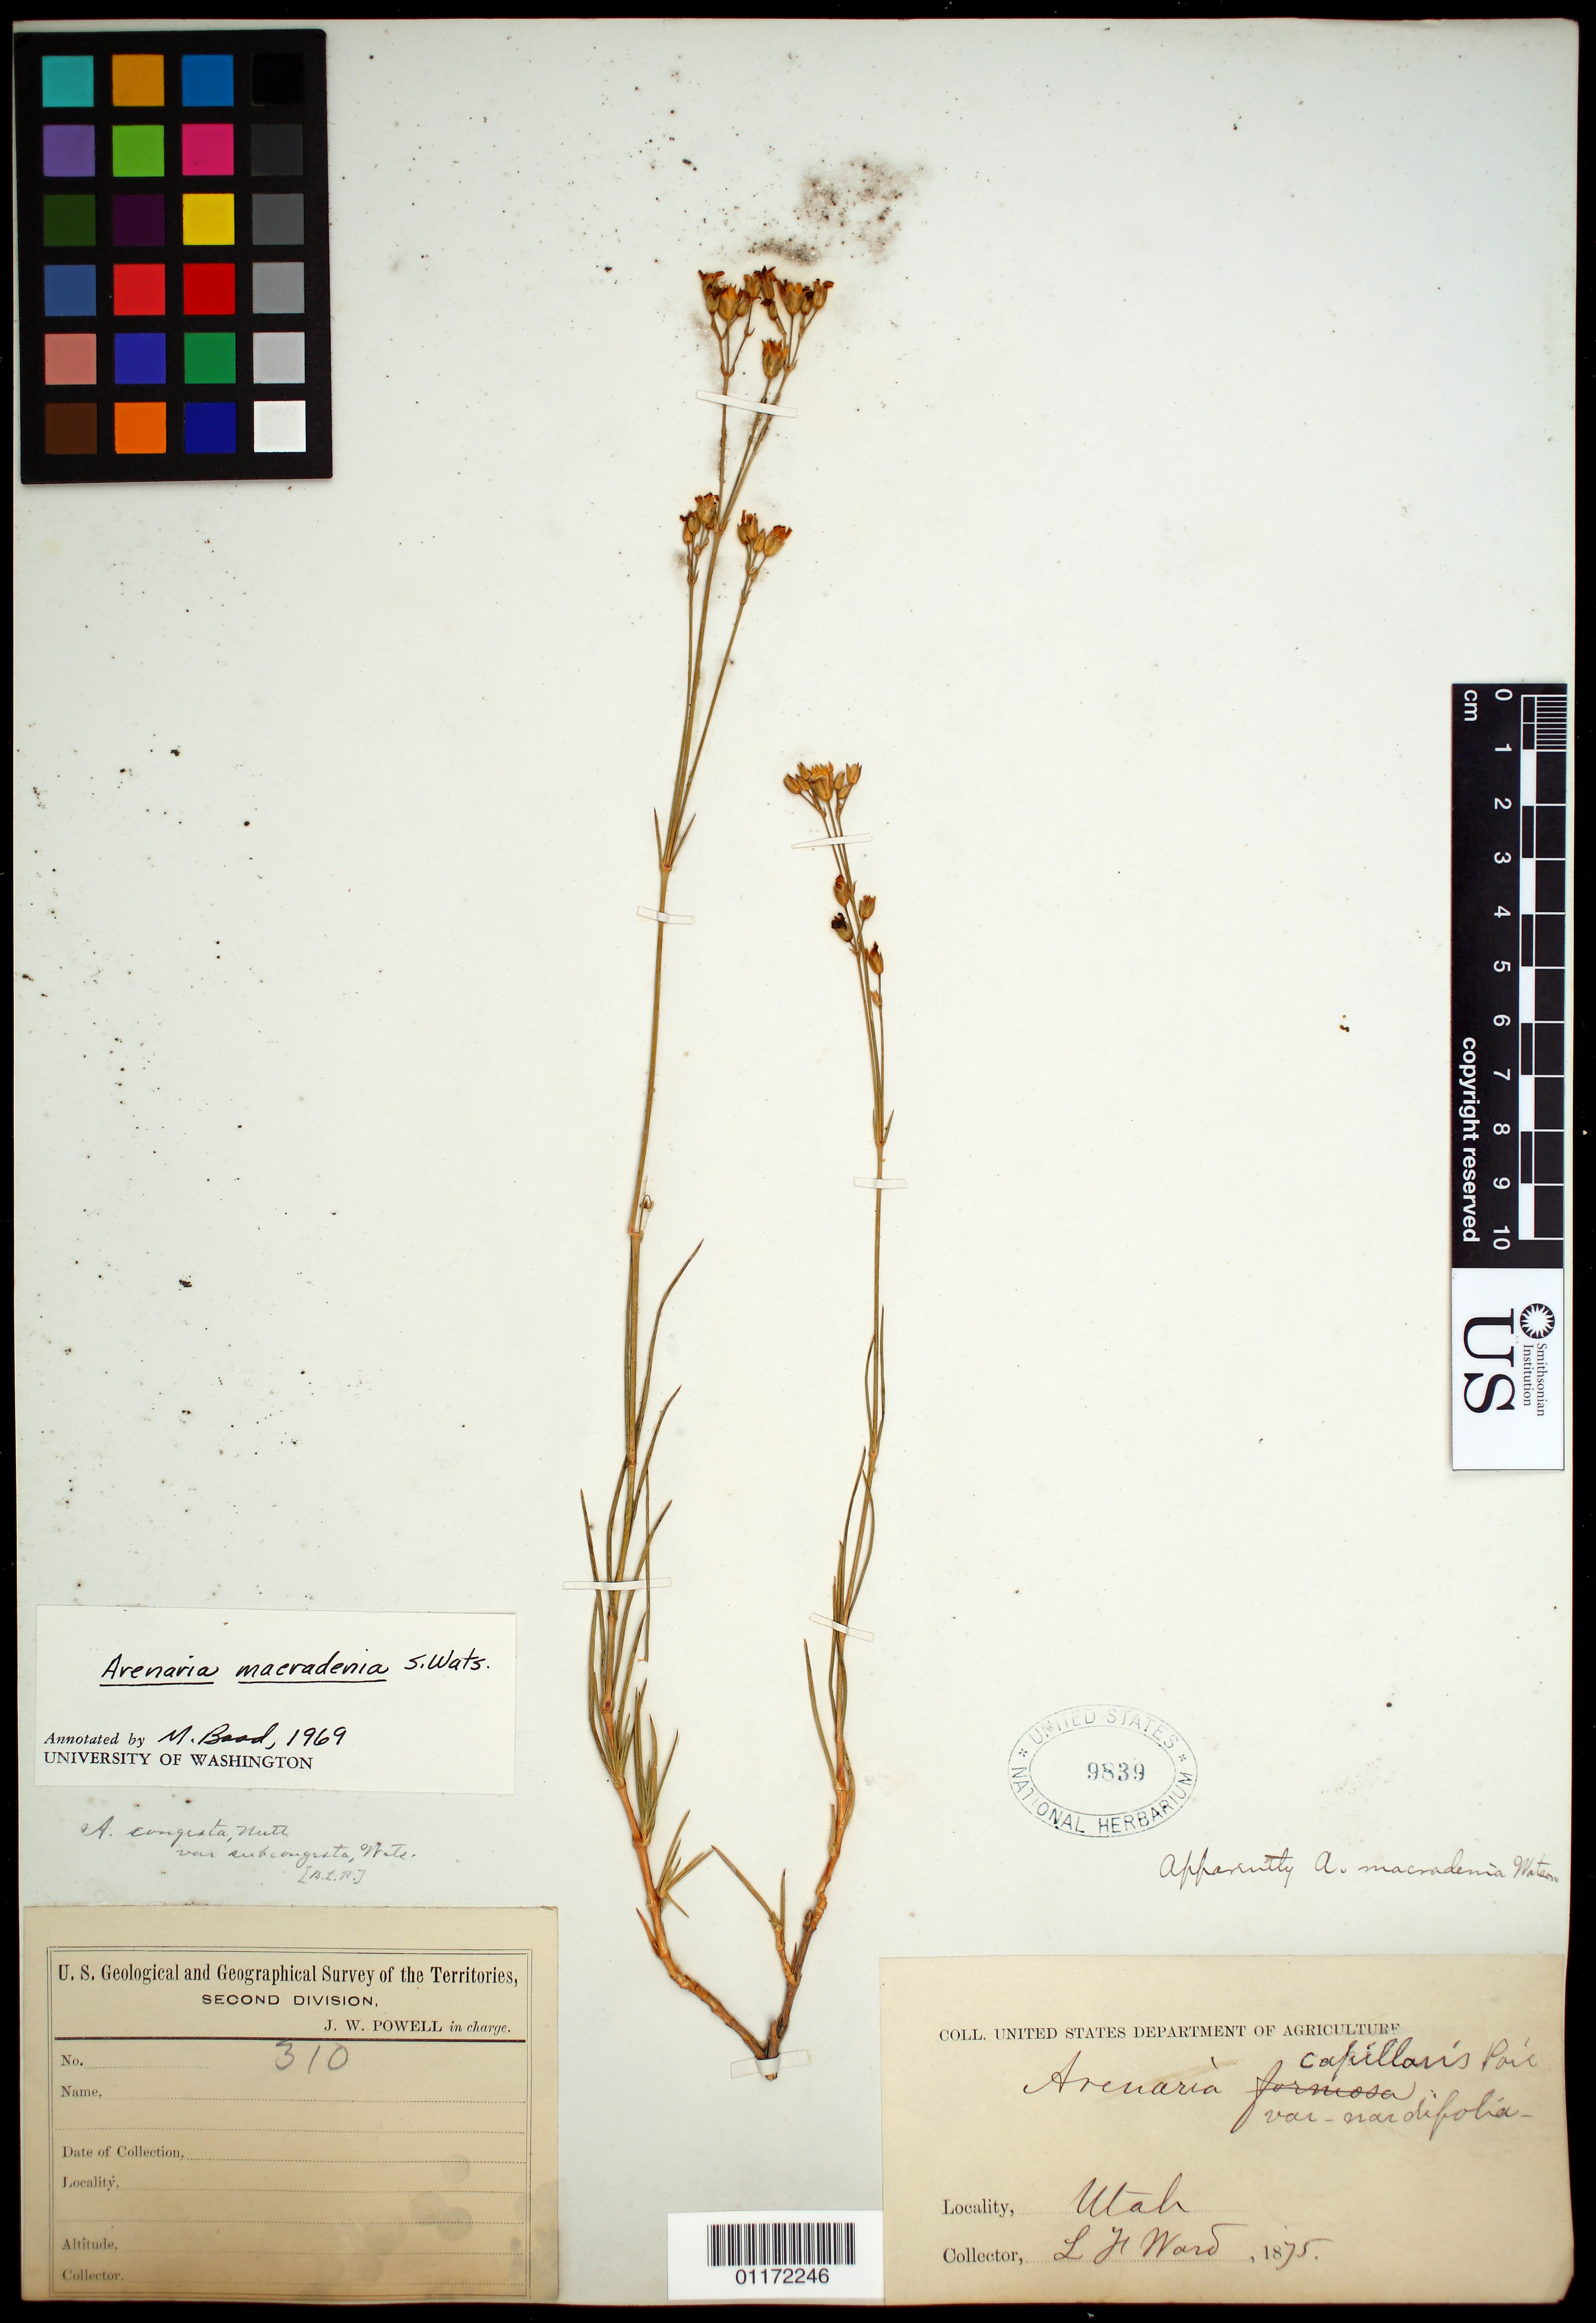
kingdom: Plantae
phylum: Tracheophyta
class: Magnoliopsida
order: Caryophyllales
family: Caryophyllaceae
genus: Eremogone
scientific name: Eremogone macradenia var. macradenia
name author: (S. Watson) Ikonn.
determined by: Strong, Mark T., (BOT), Smithsonian Institution - National Museum of Natural History (UNITED STATES)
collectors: L. F. Ward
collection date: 1875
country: United States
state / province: Utah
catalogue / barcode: US 9839